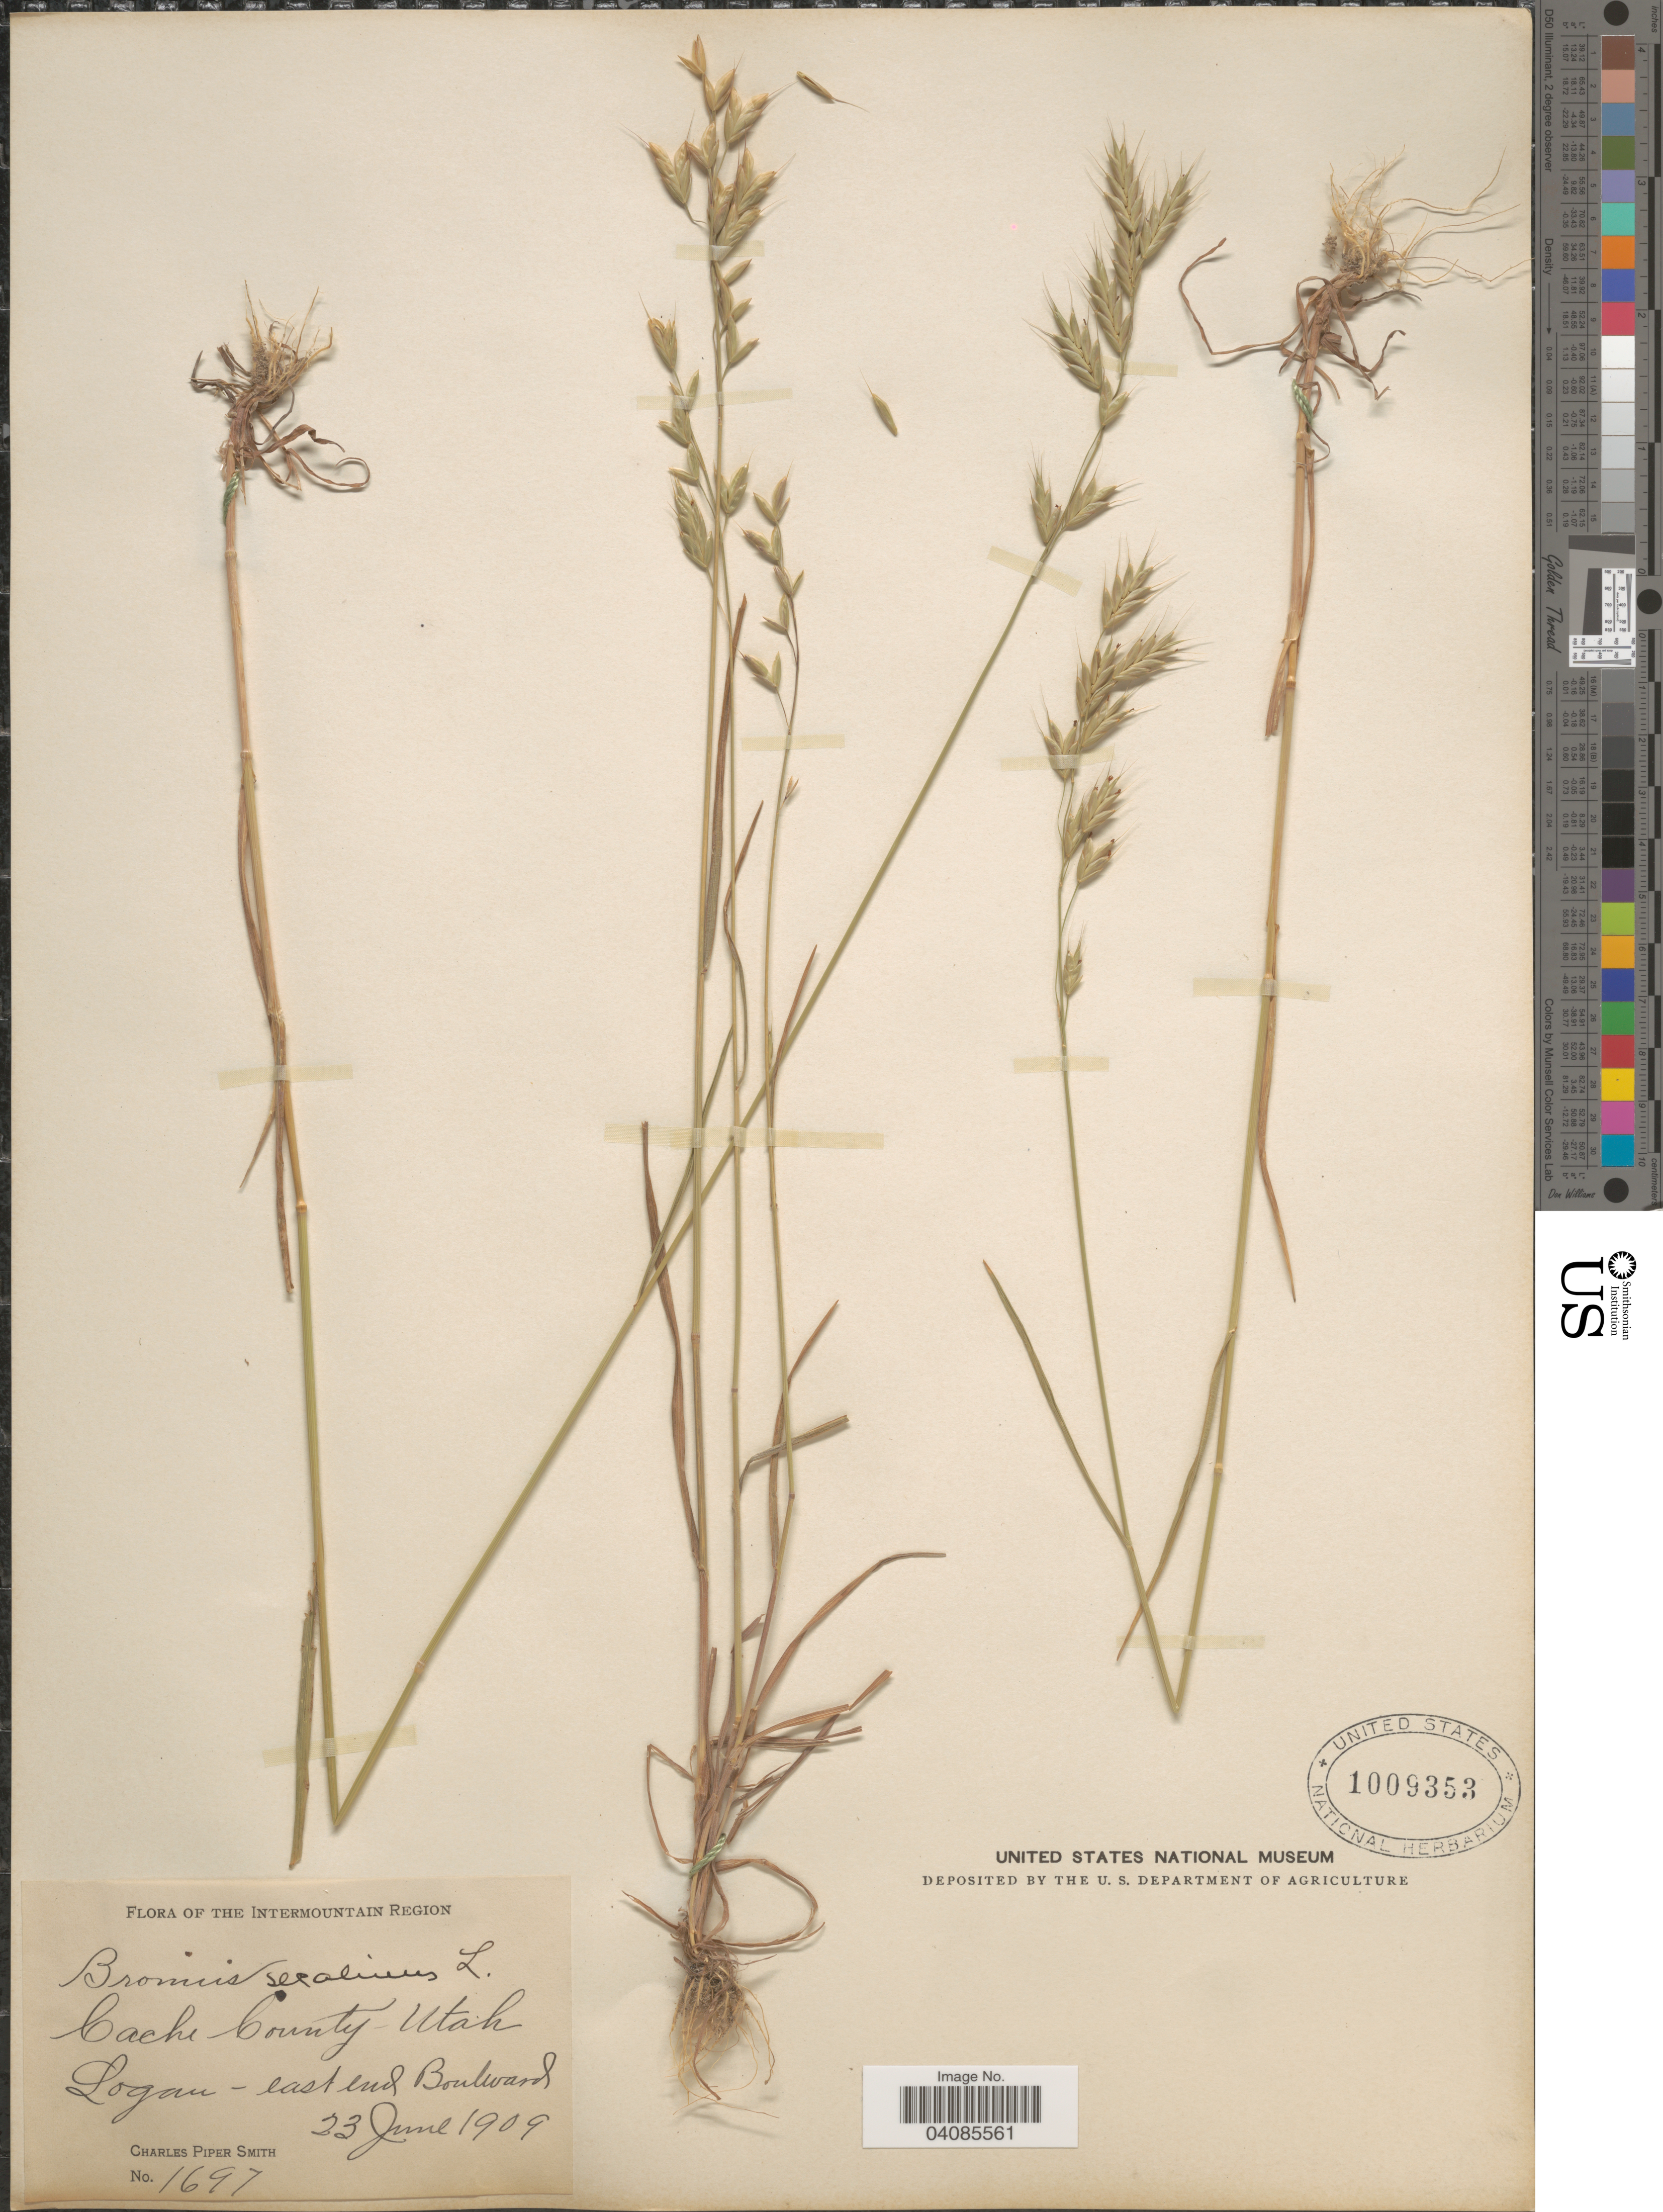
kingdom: Plantae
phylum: Tracheophyta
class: Liliopsida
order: Poales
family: Poaceae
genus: Bromus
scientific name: Bromus secalinus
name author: L.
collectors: C. P. Smith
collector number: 1697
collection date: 1909-06-23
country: United States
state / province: Utah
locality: The Intermountain Region. Cache County. Logan - east end Boulevard.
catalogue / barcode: US 1009353